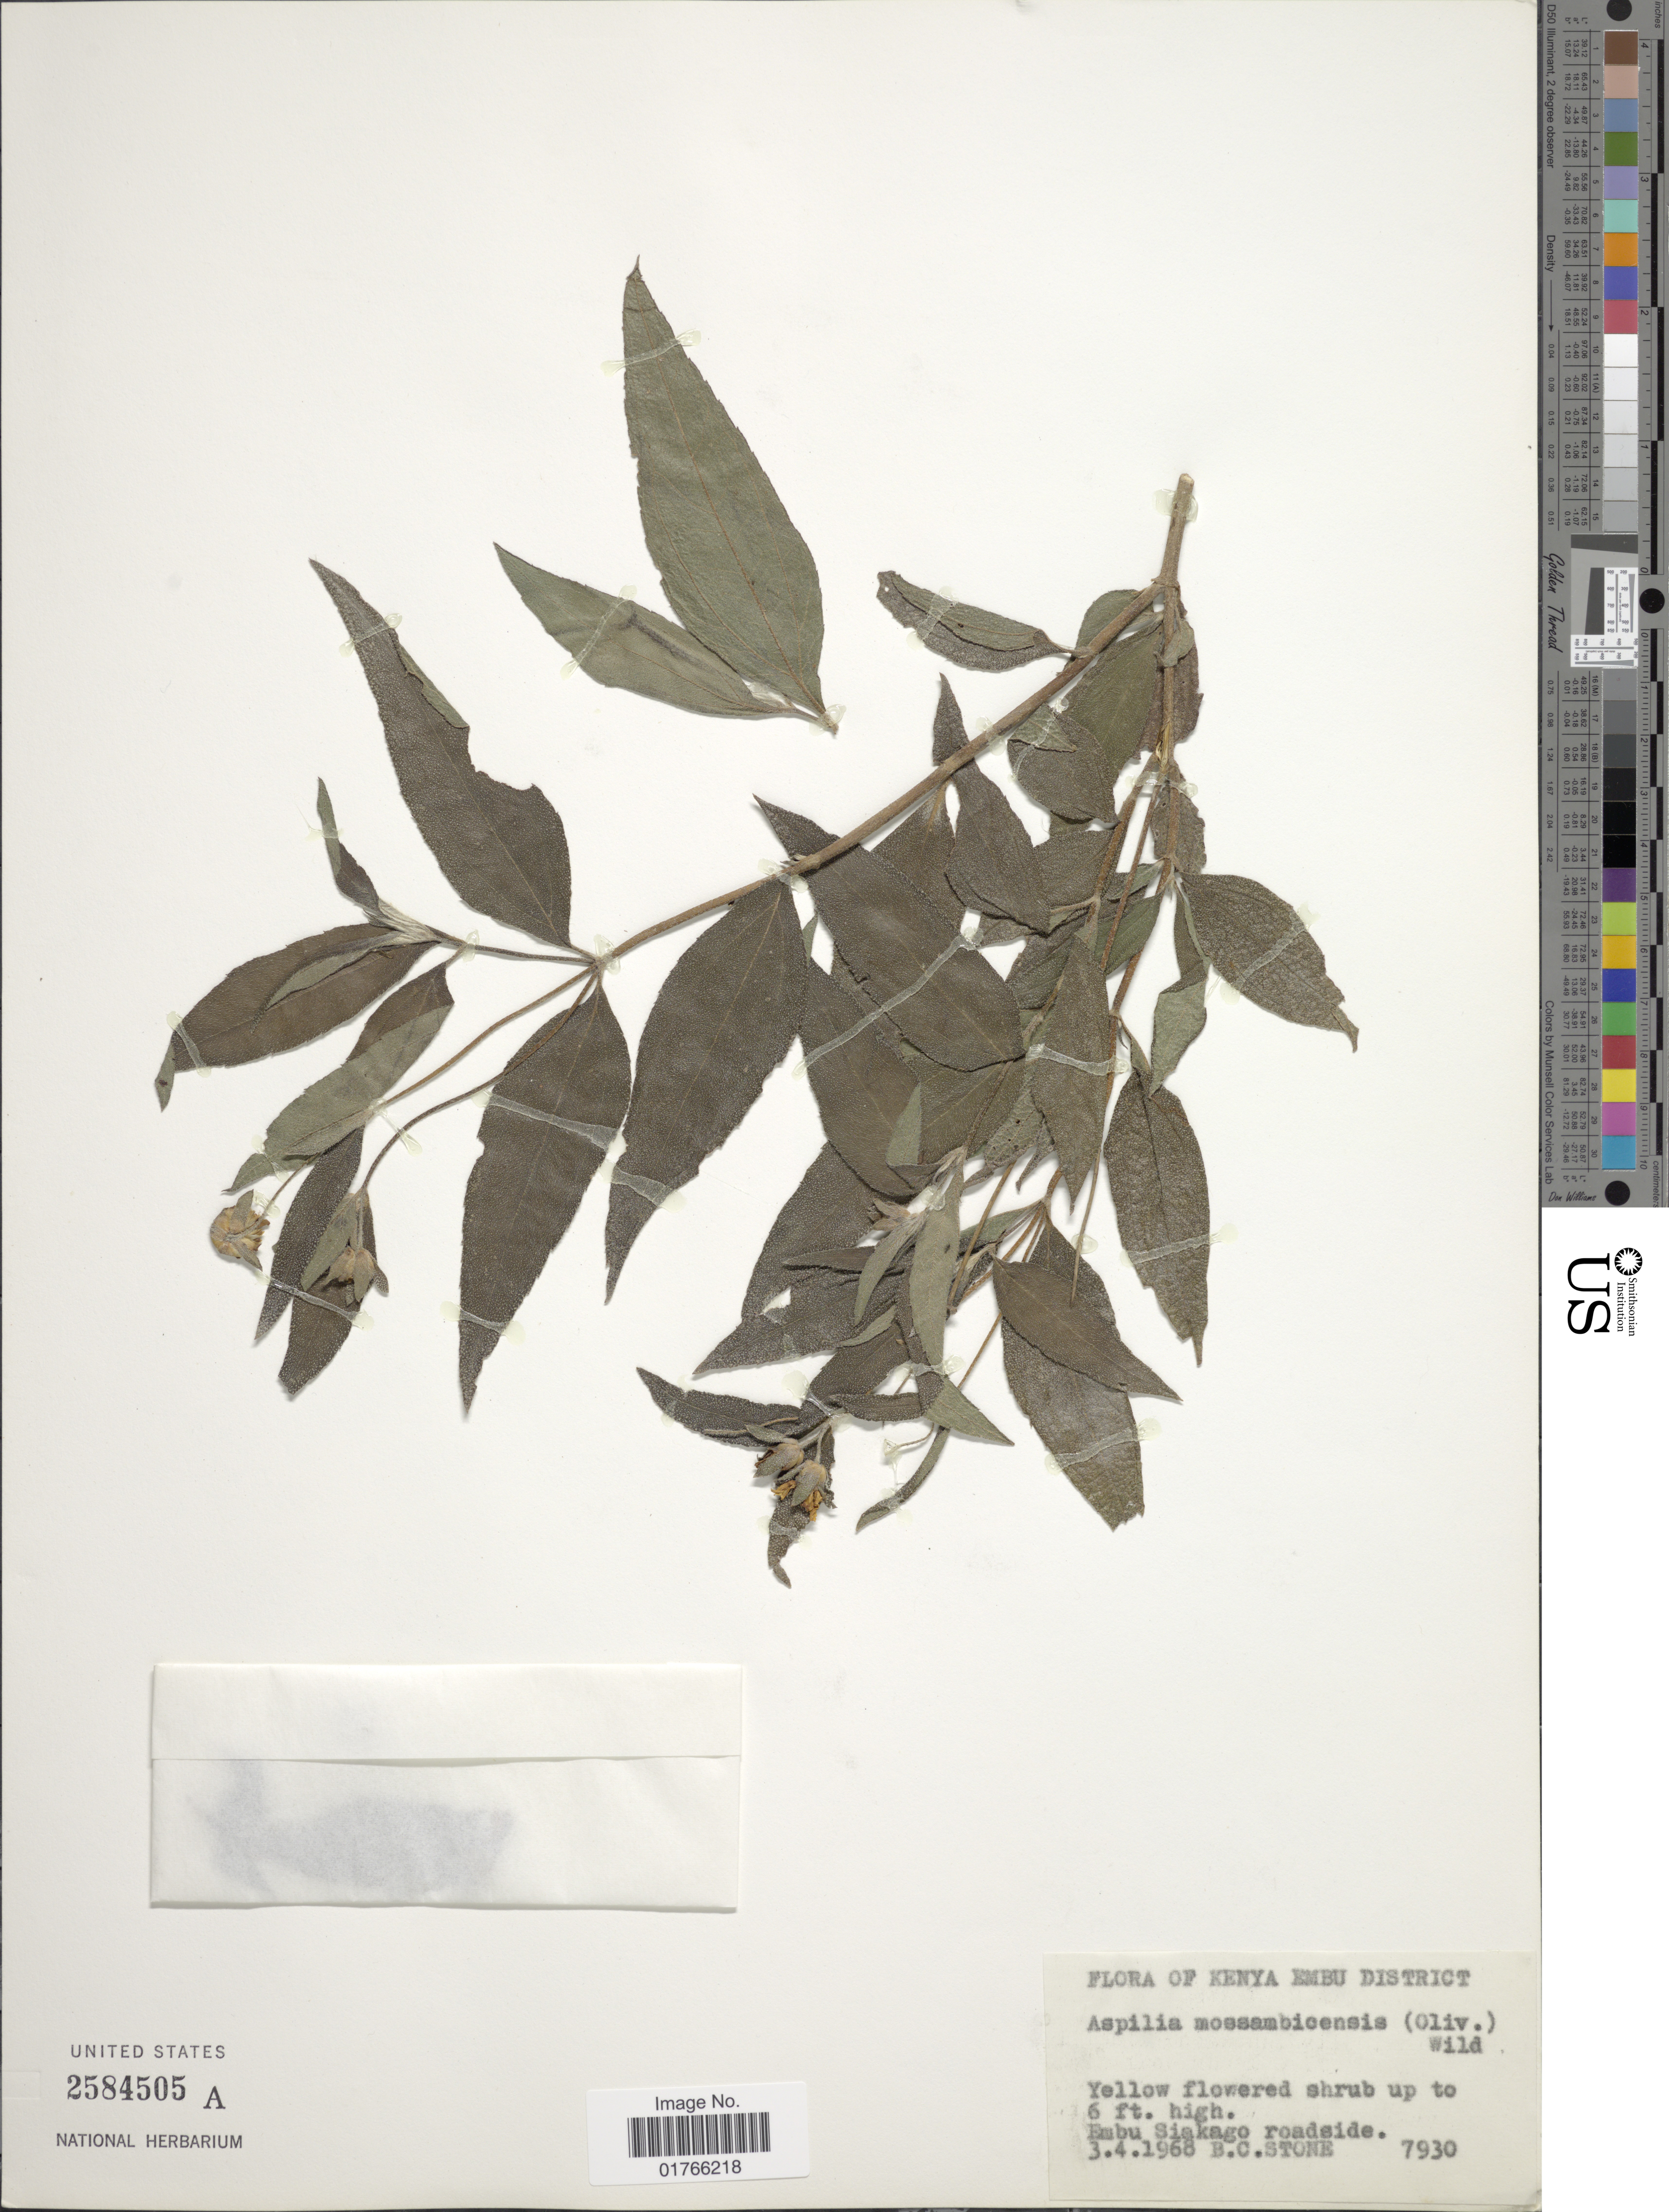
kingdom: Plantae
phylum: Tracheophyta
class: Magnoliopsida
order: Asterales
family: Asteraceae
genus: Aspilia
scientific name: Aspilia mossambicensis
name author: (Oliv.) Wild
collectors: B. C. Stone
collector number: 7930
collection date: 1968-04-03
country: Kenya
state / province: Embu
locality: Embu Siskago roadside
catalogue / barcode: US 2584505A